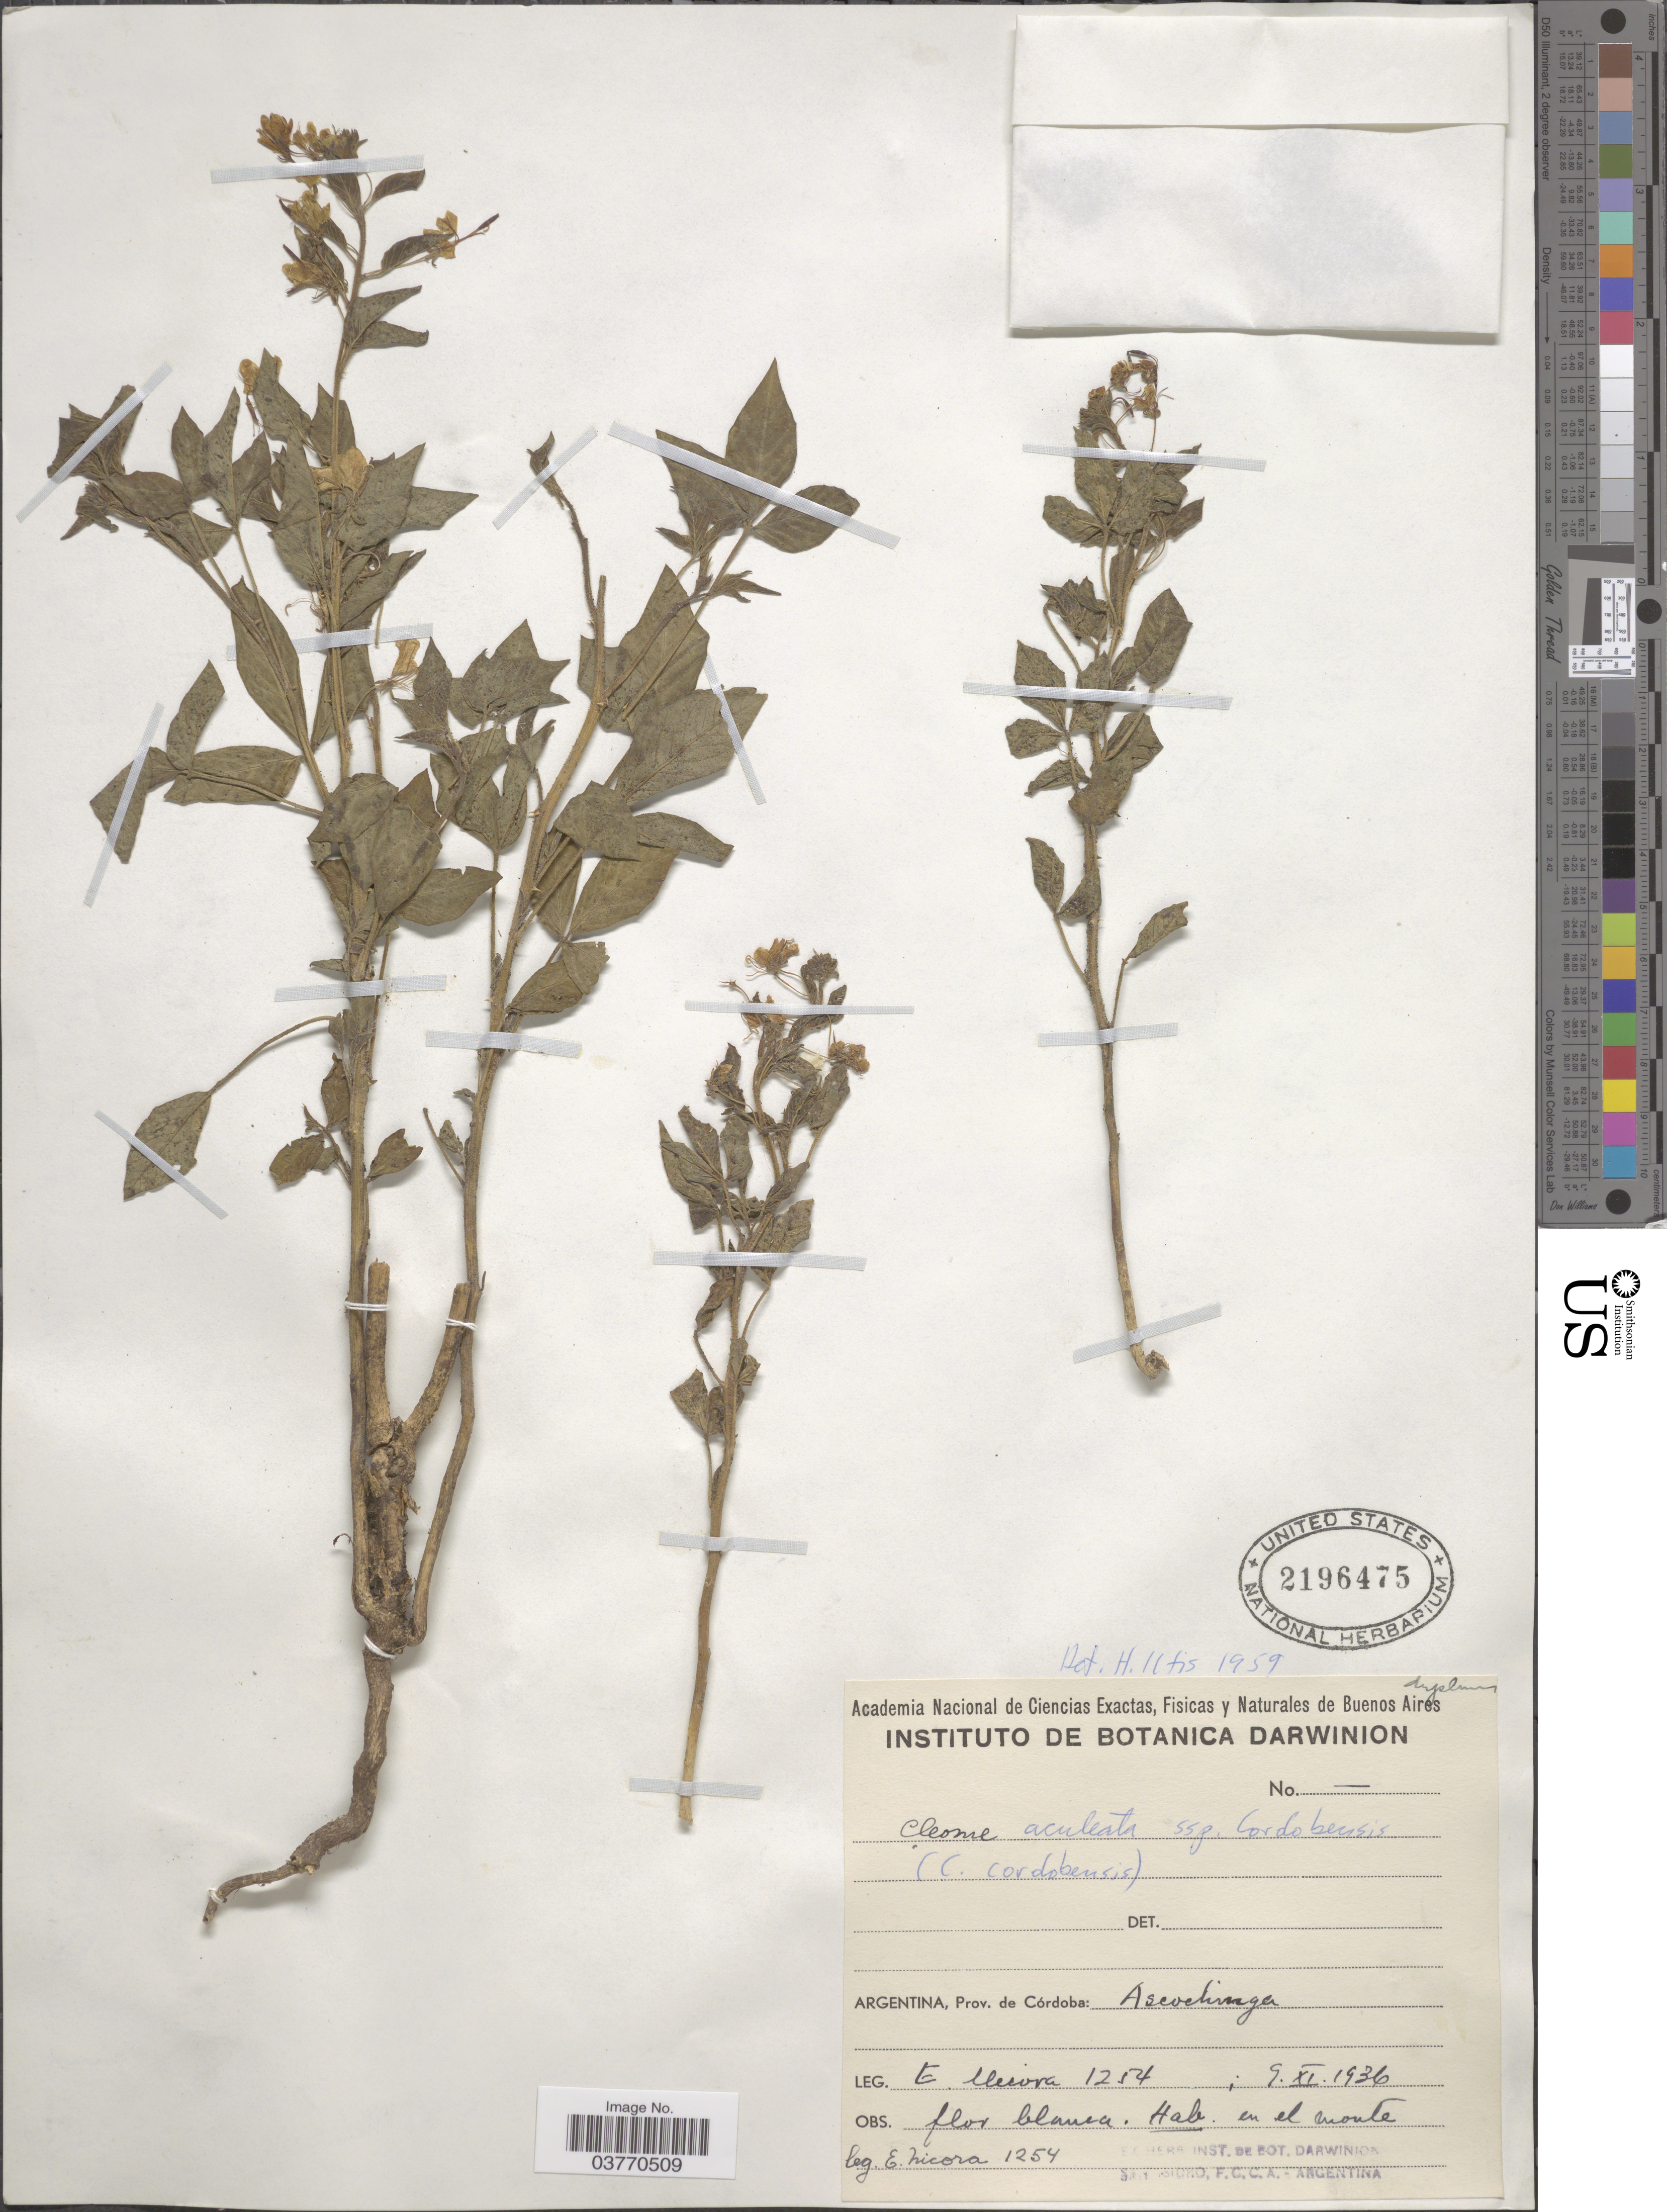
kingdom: Plantae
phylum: Tracheophyta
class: Magnoliopsida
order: Brassicales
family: Cleomaceae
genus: Tarenaya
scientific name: Tarenaya cordobensis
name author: (Eichler ex Griseb.) Arana & Oggero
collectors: E. Nicora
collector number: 1254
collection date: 1936-11-09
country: Colombia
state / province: Córdoba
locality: Aswelinger.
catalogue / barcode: US 2196475